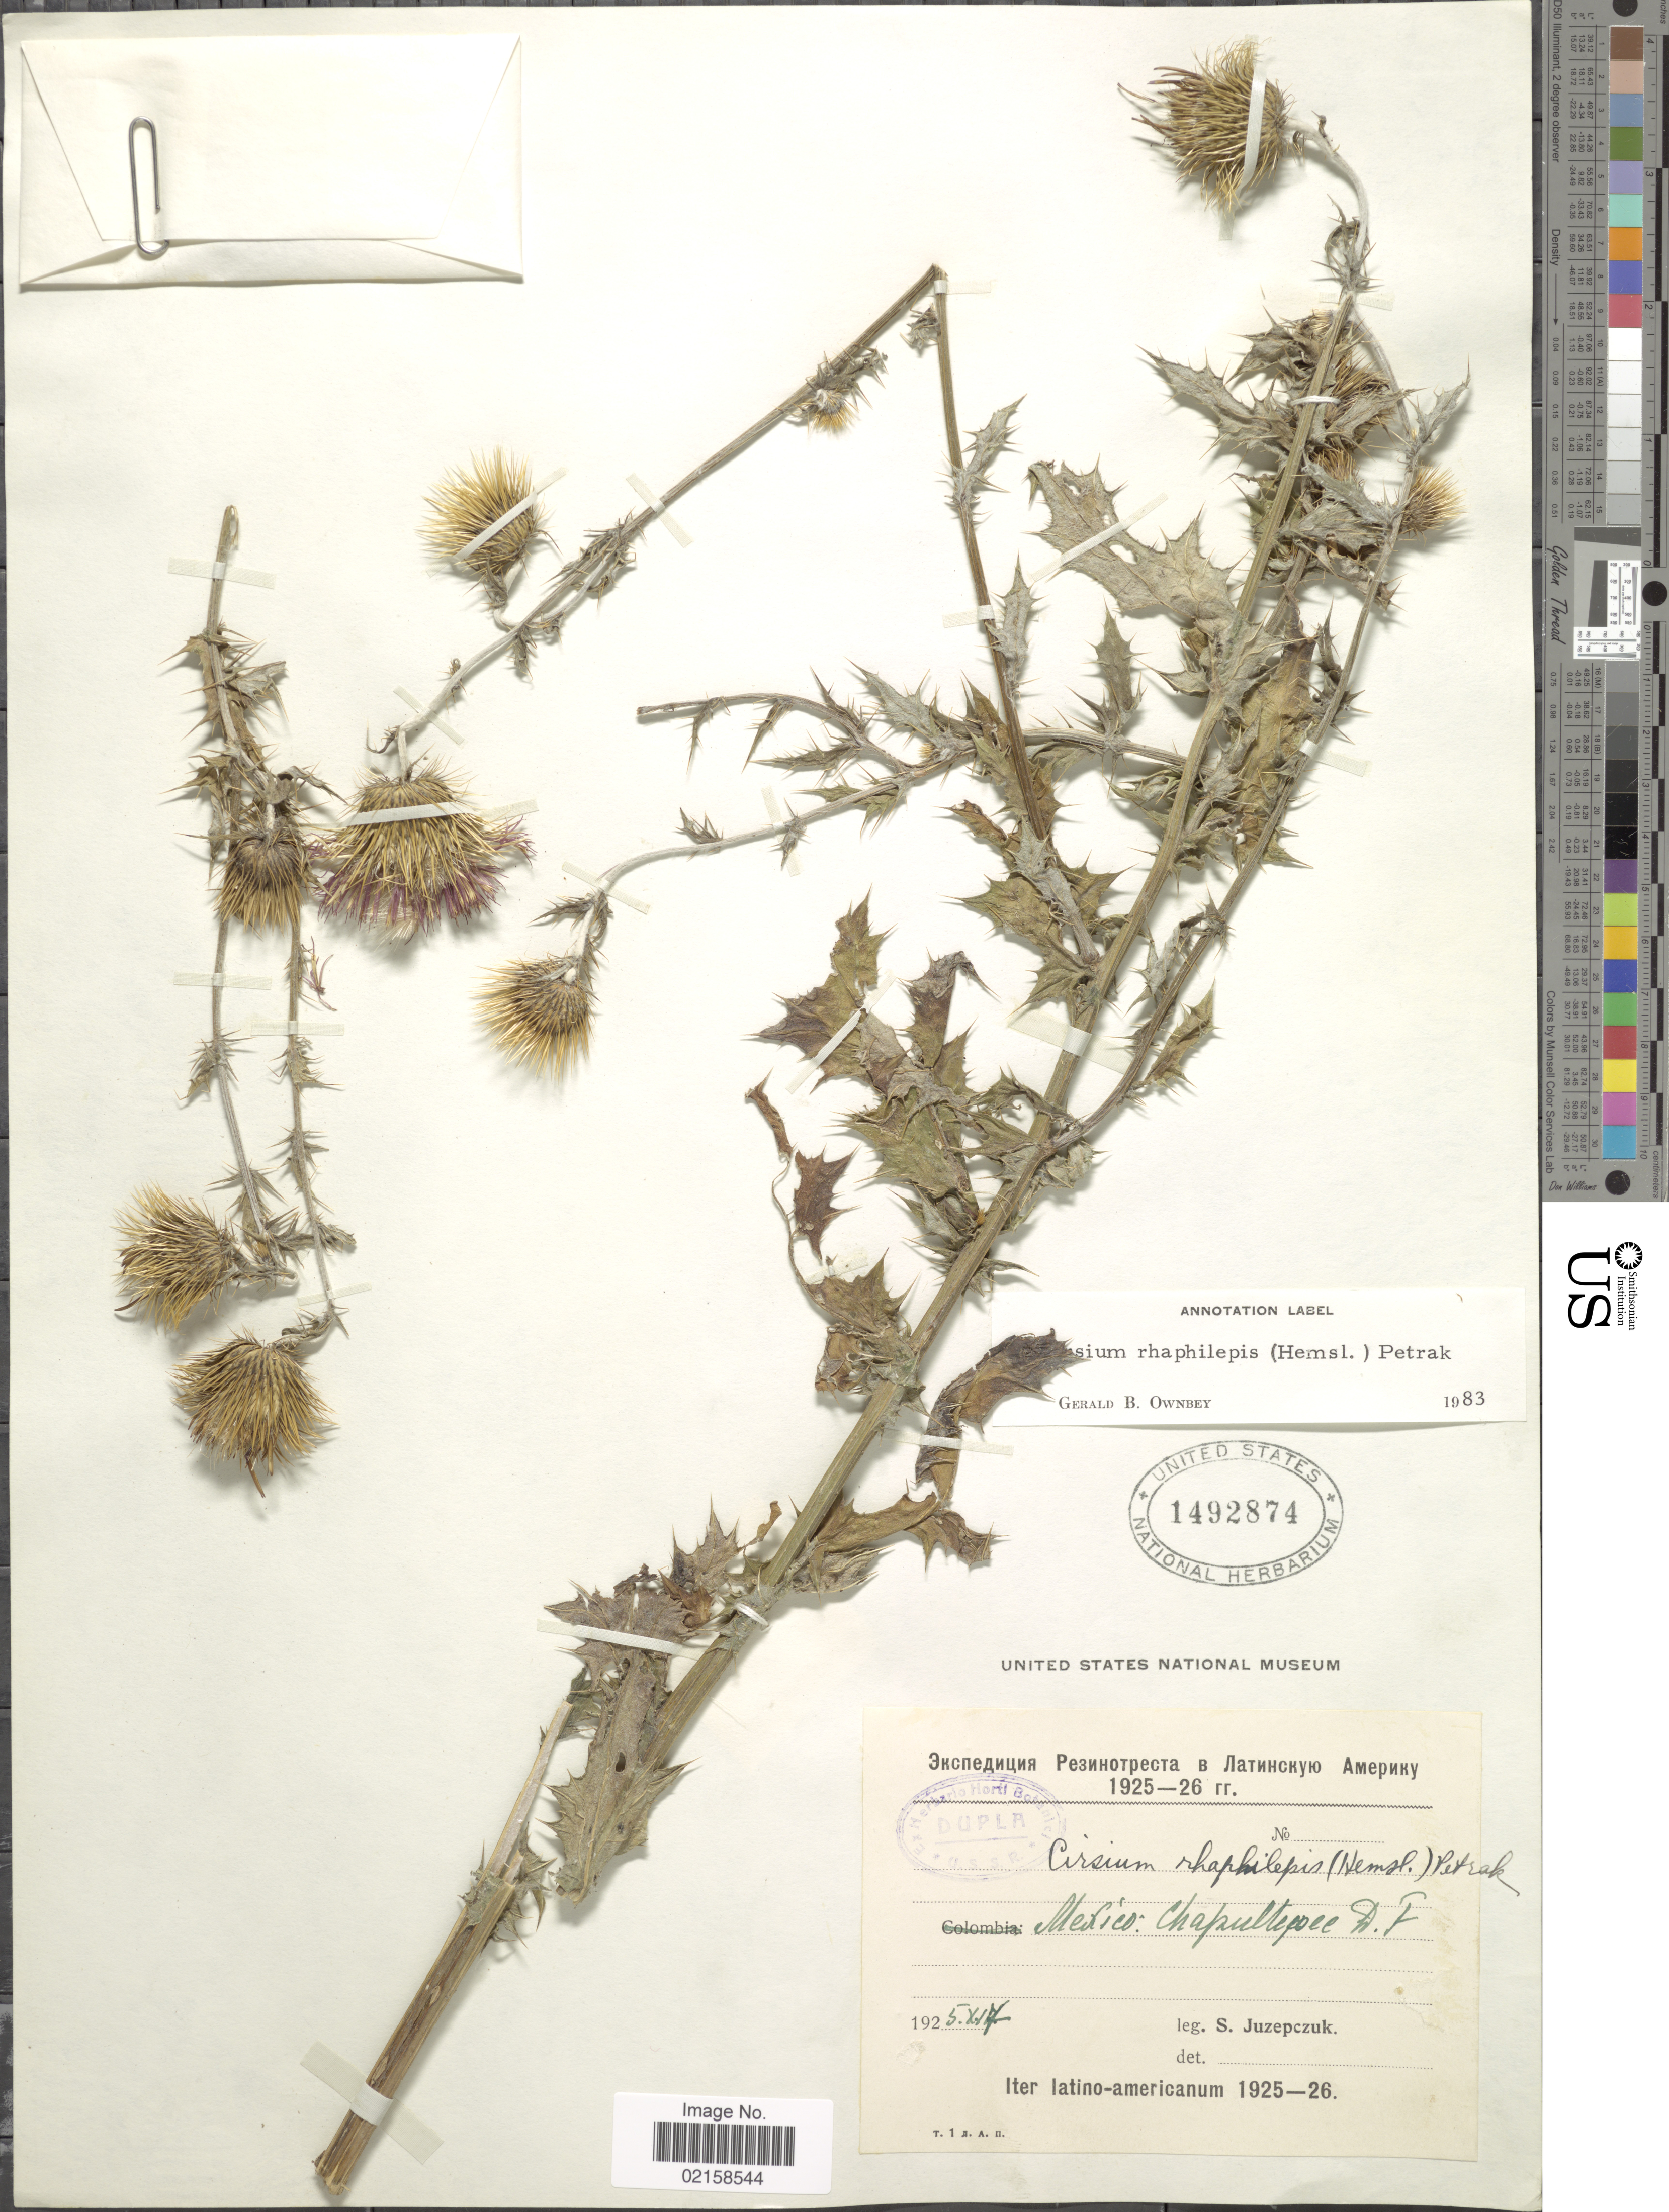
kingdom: Plantae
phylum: Tracheophyta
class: Magnoliopsida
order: Asterales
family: Asteraceae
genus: Cirsium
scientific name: Cirsium alatum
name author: (S.G. Gmel.) Bobrov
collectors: S. V. Juzepczuk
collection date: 1925-11-07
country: Mexico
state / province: Distrito Federal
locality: Chapultepec.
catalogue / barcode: US 1492874